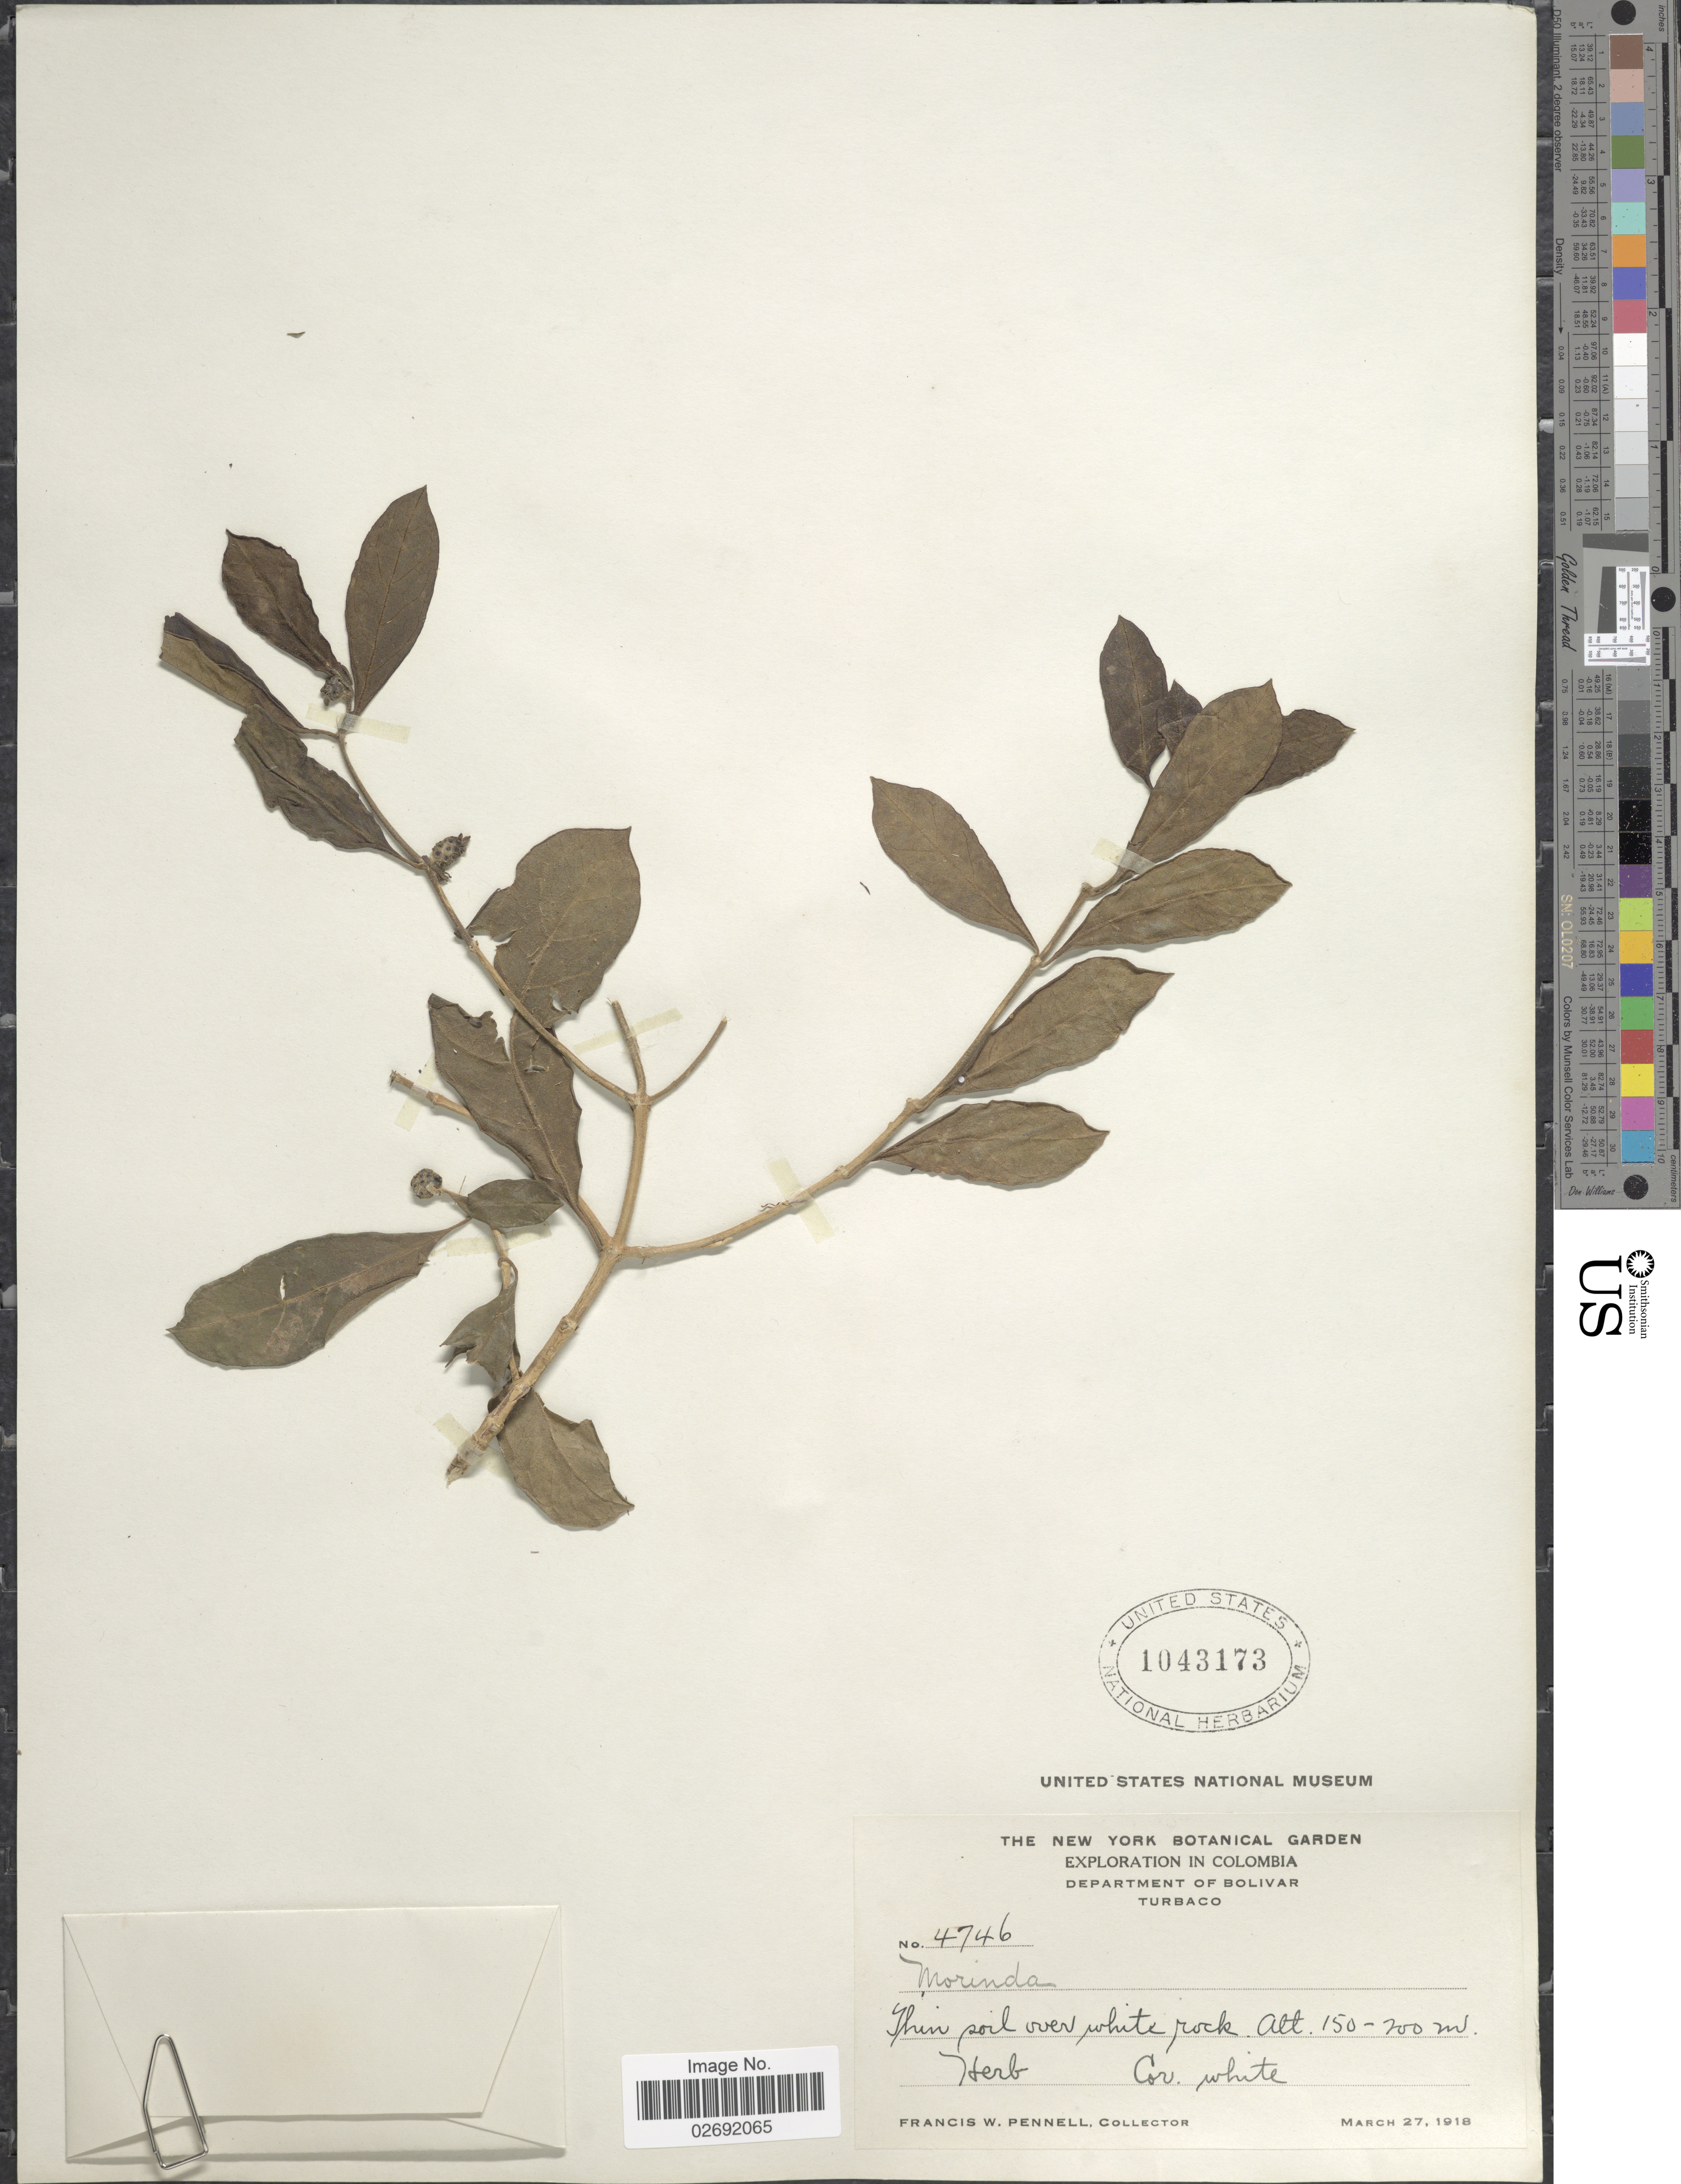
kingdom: Plantae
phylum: Tracheophyta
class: Magnoliopsida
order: Gentianales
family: Rubiaceae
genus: Morinda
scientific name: Morinda royoc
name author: L.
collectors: F. W. Pennell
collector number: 4746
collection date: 1918-03-27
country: Colombia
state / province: Bolívar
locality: Department of Bolivar, Turbaco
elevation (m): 150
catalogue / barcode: US 1043173